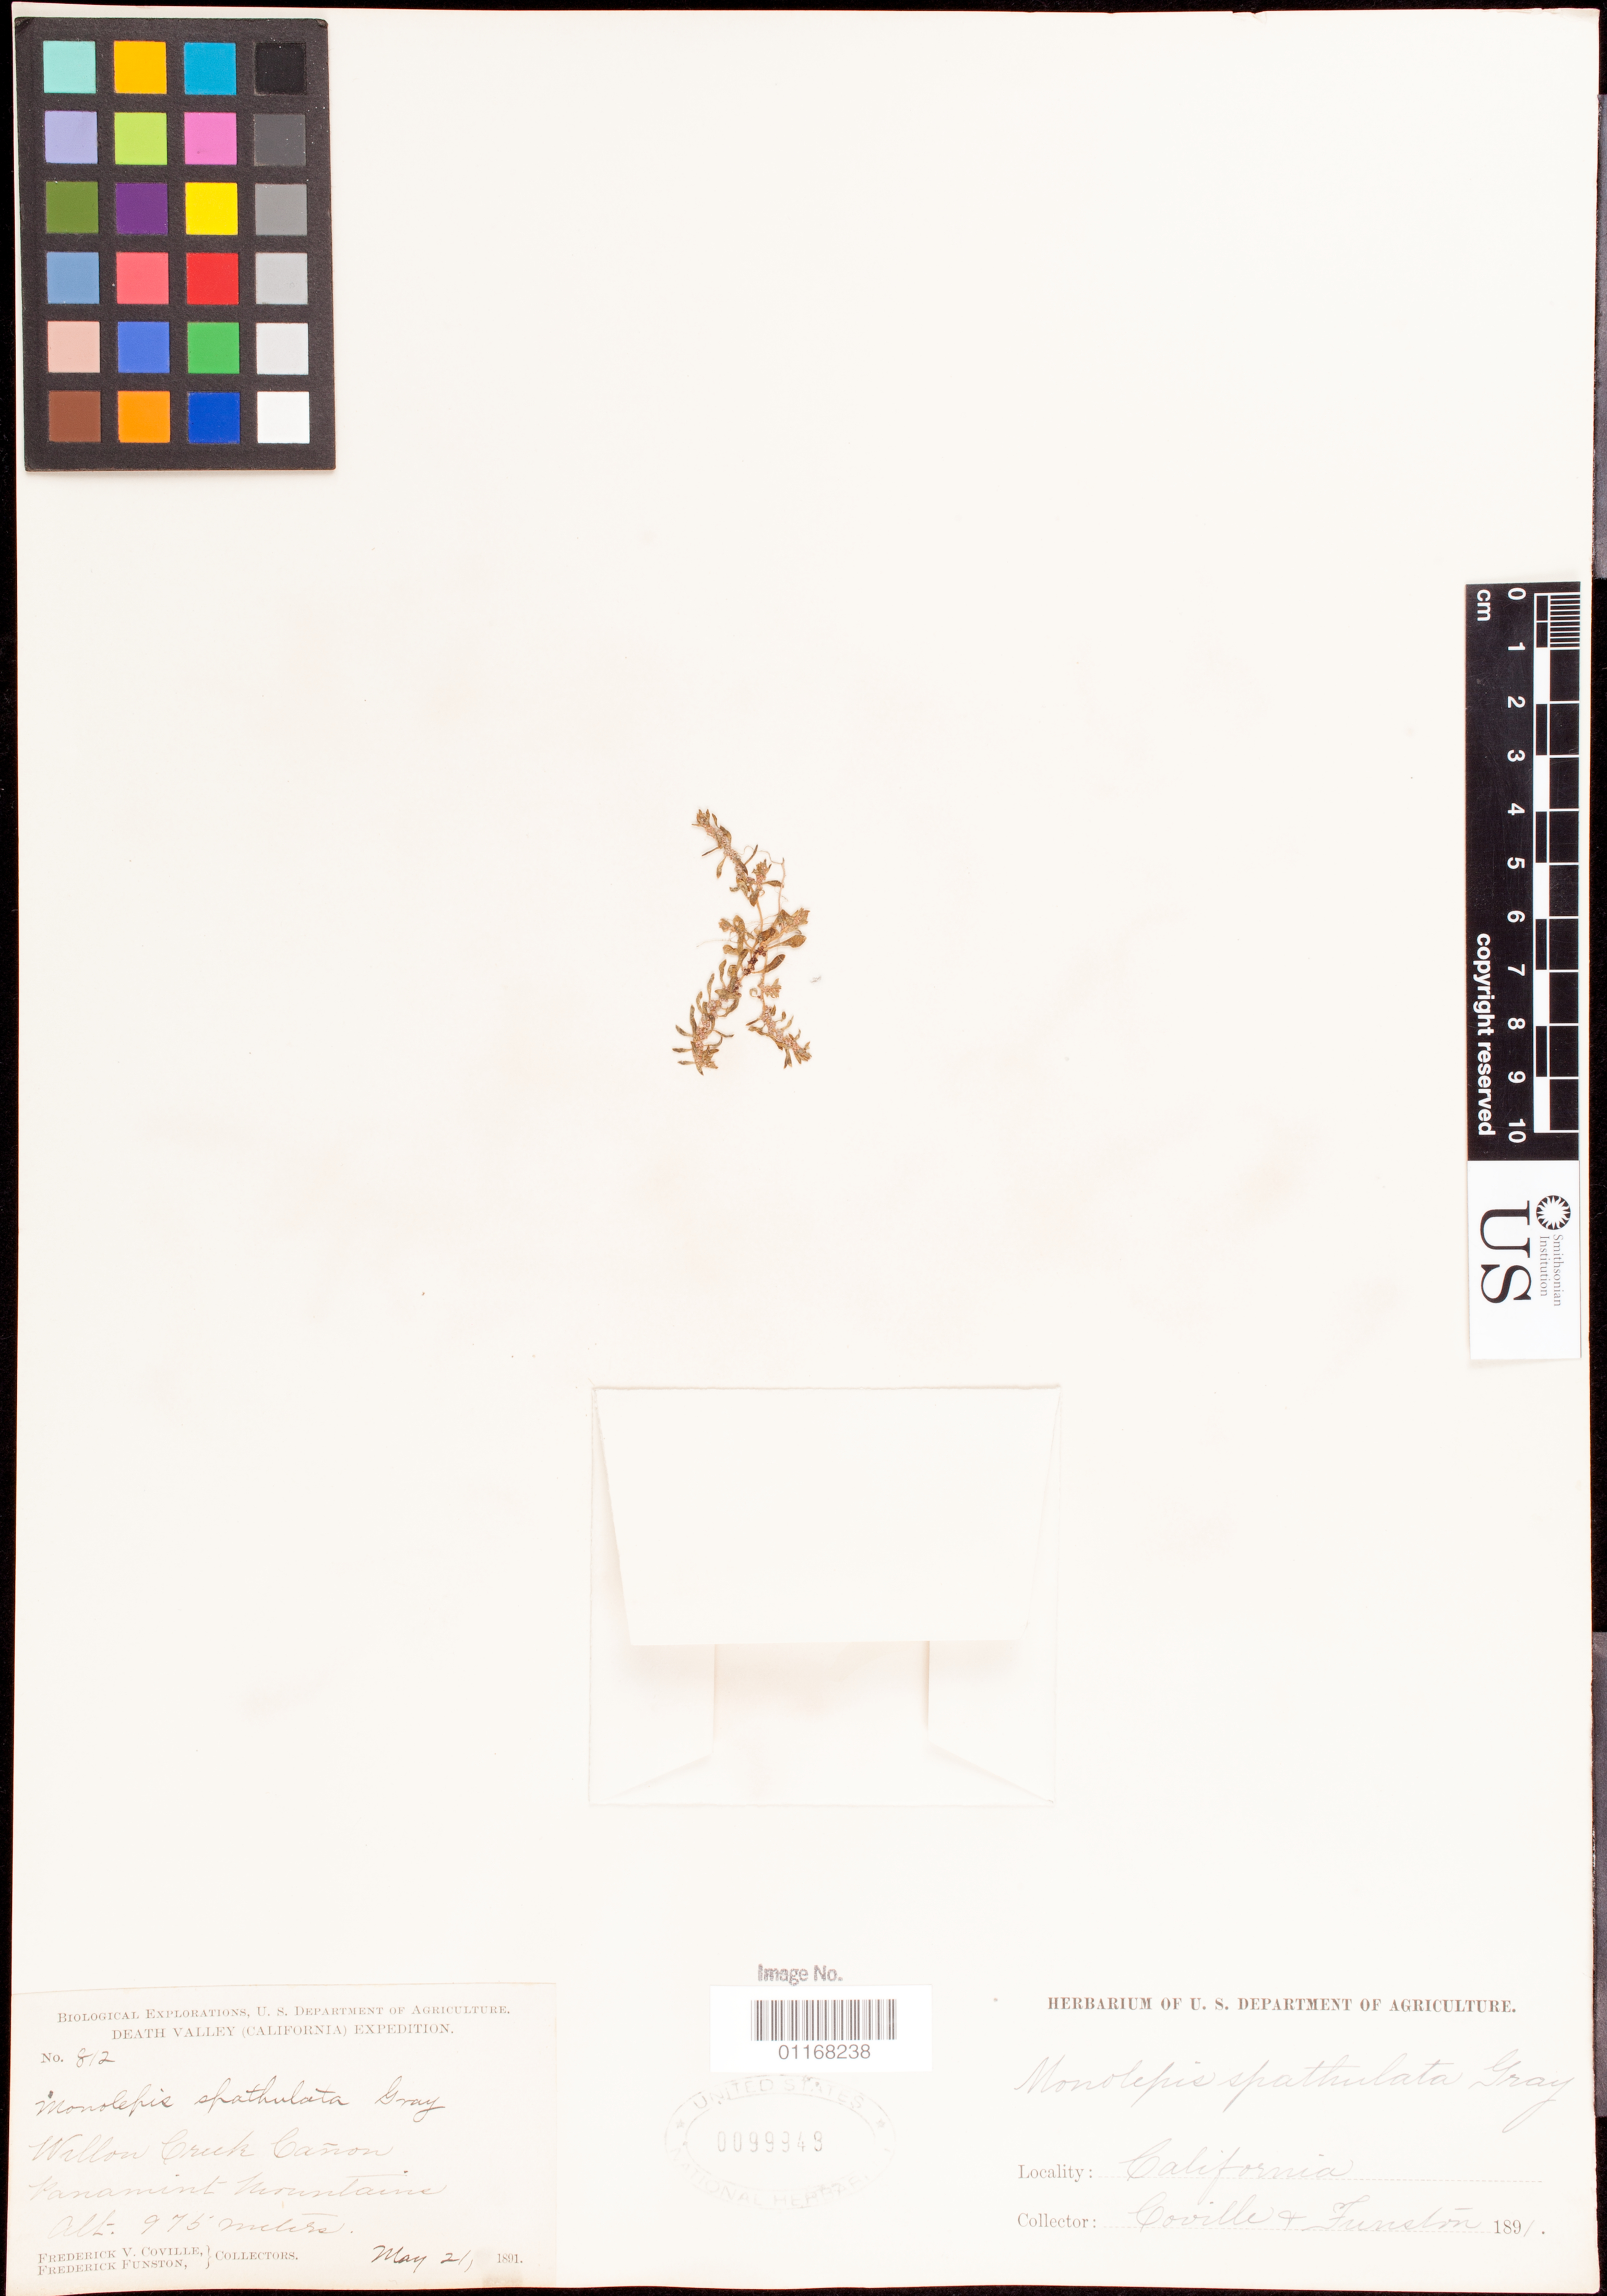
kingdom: Plantae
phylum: Tracheophyta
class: Magnoliopsida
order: Caryophyllales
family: Amaranthaceae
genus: Neomonolepis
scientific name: Neomonolepis spathulata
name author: (A. Gray) Sukhor.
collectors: F. V. Coville & F. Funston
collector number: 812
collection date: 1891-05-21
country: United States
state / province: California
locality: Willow Creek Canon, Panamint Mts.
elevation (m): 975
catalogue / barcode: US 99949